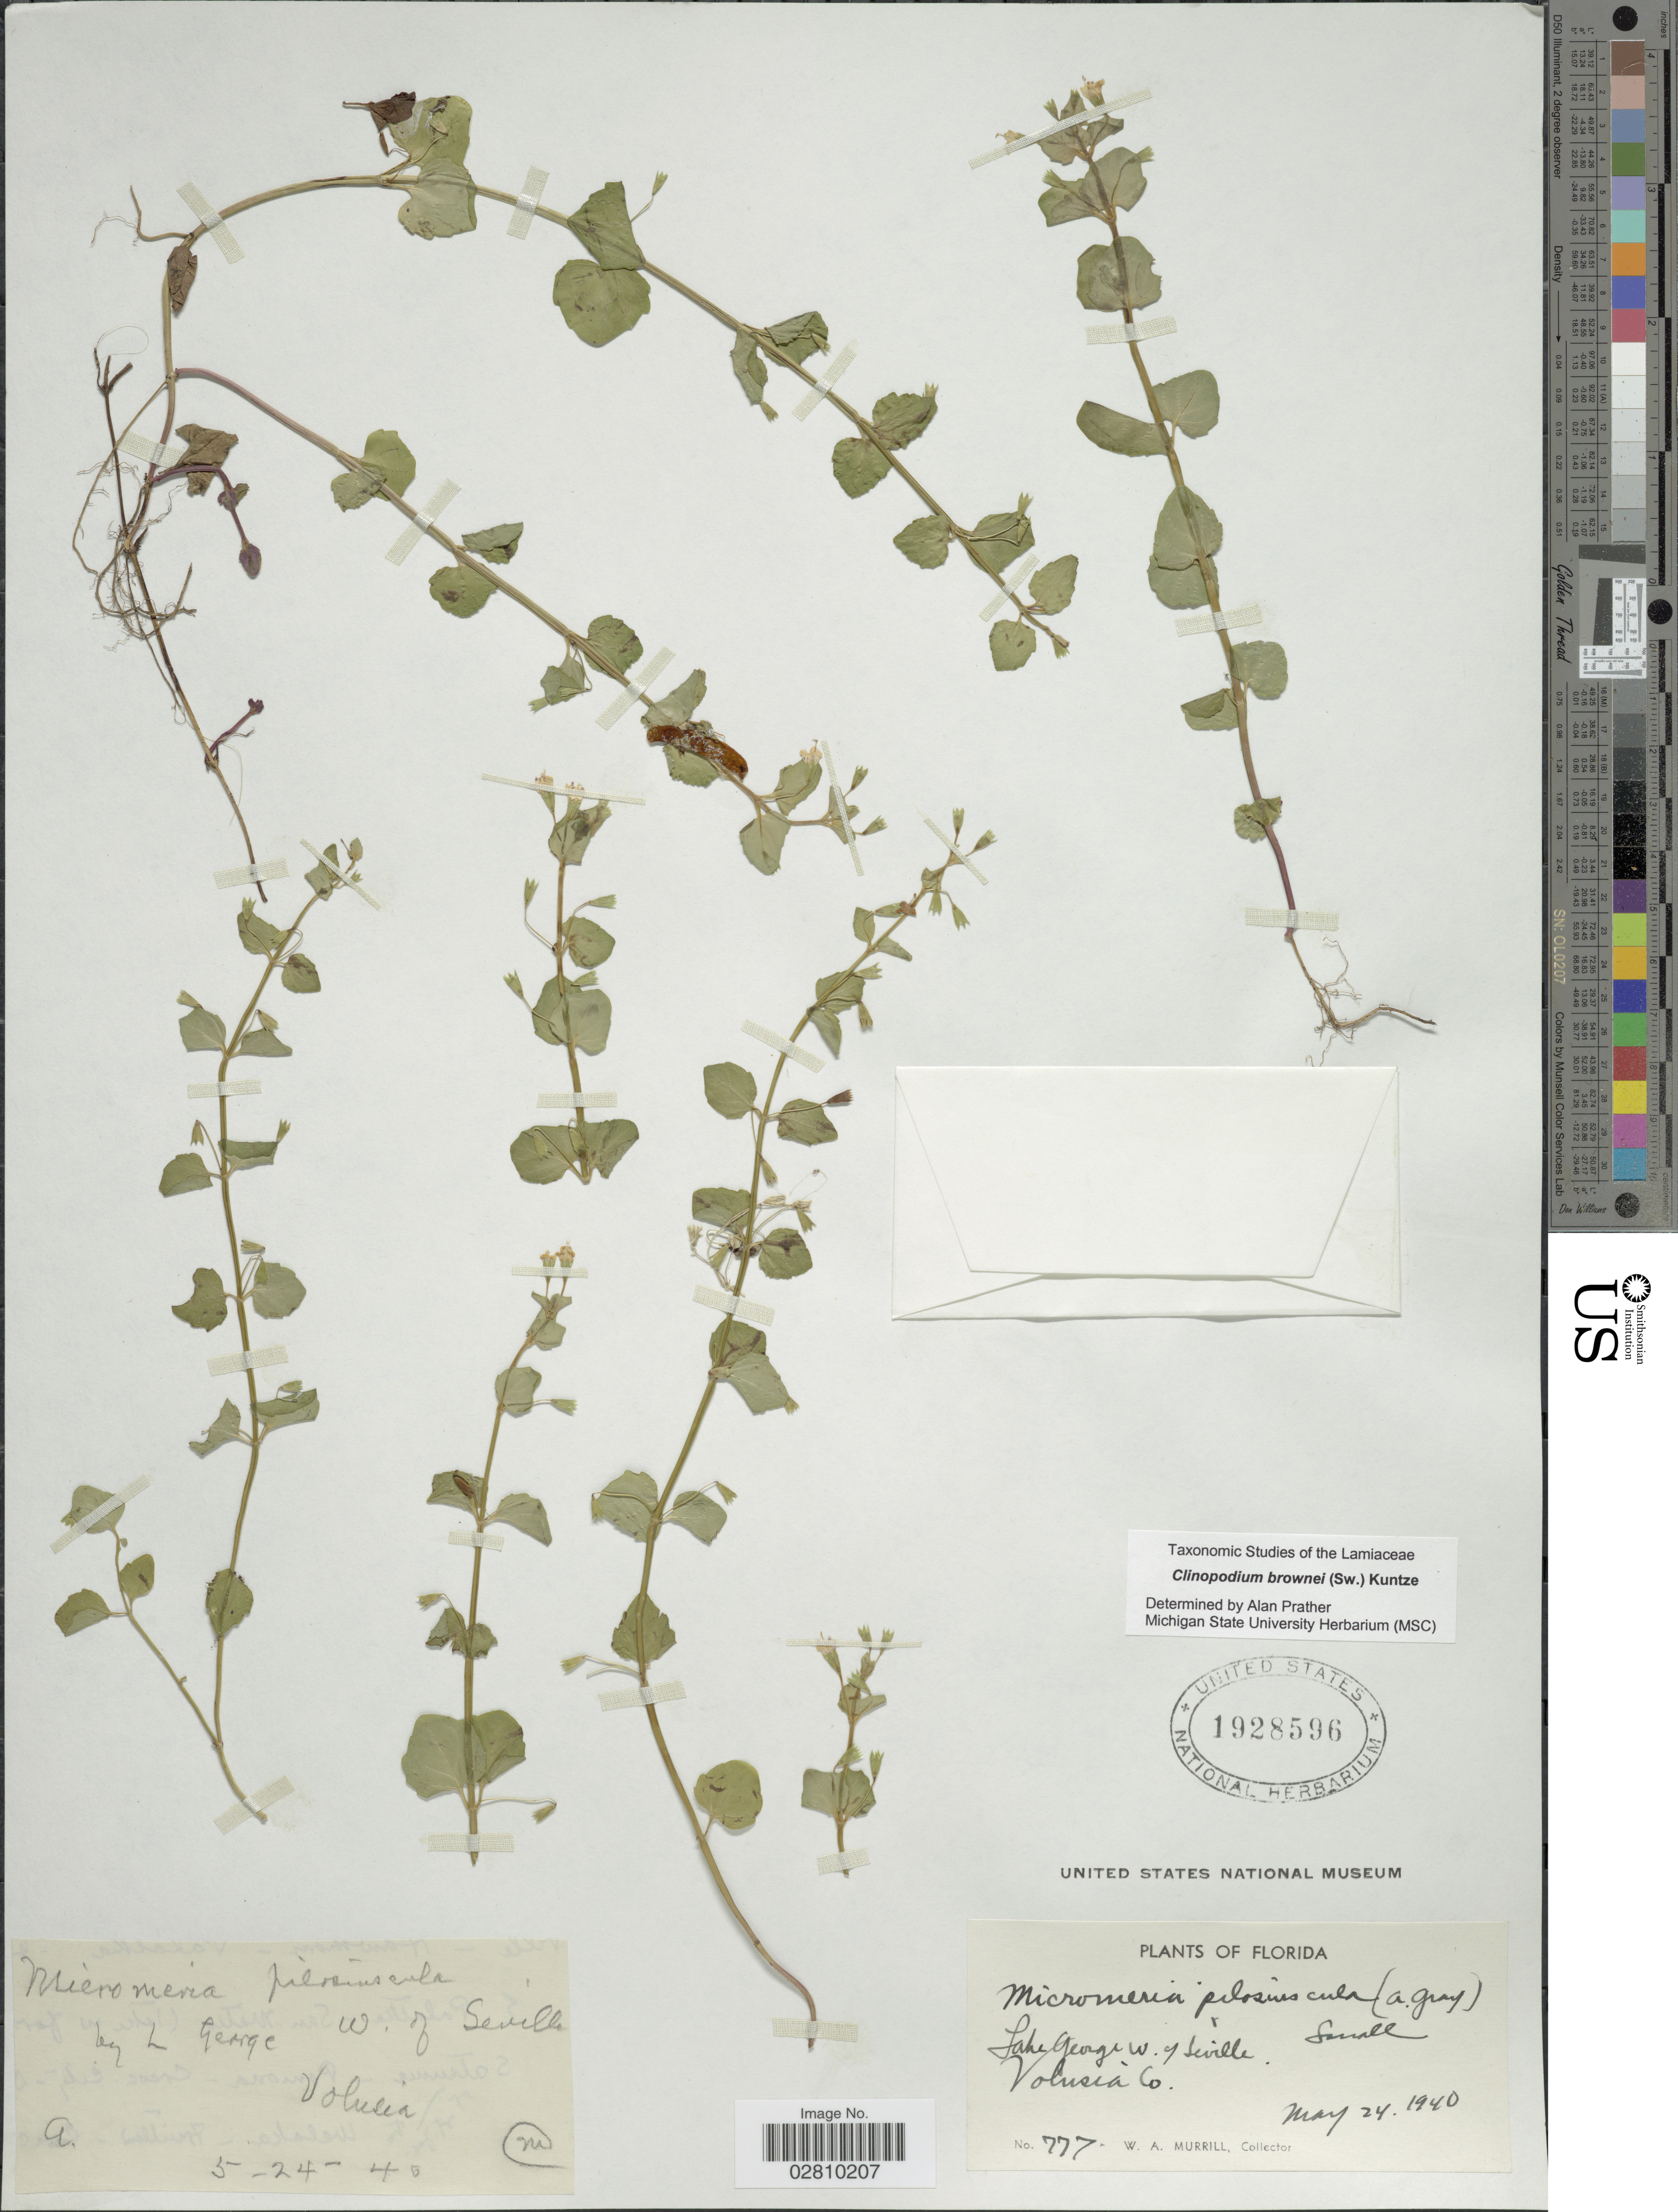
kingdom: Plantae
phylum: Tracheophyta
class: Magnoliopsida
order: Lamiales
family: Lamiaceae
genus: Clinopodium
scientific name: Clinopodium brownei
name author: (Sw.) Kuntze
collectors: W. A. Murrill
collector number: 777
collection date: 1940-05-24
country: United States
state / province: Florida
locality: Lake George W. of Seville. Volusia Co.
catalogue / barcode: US 1928596